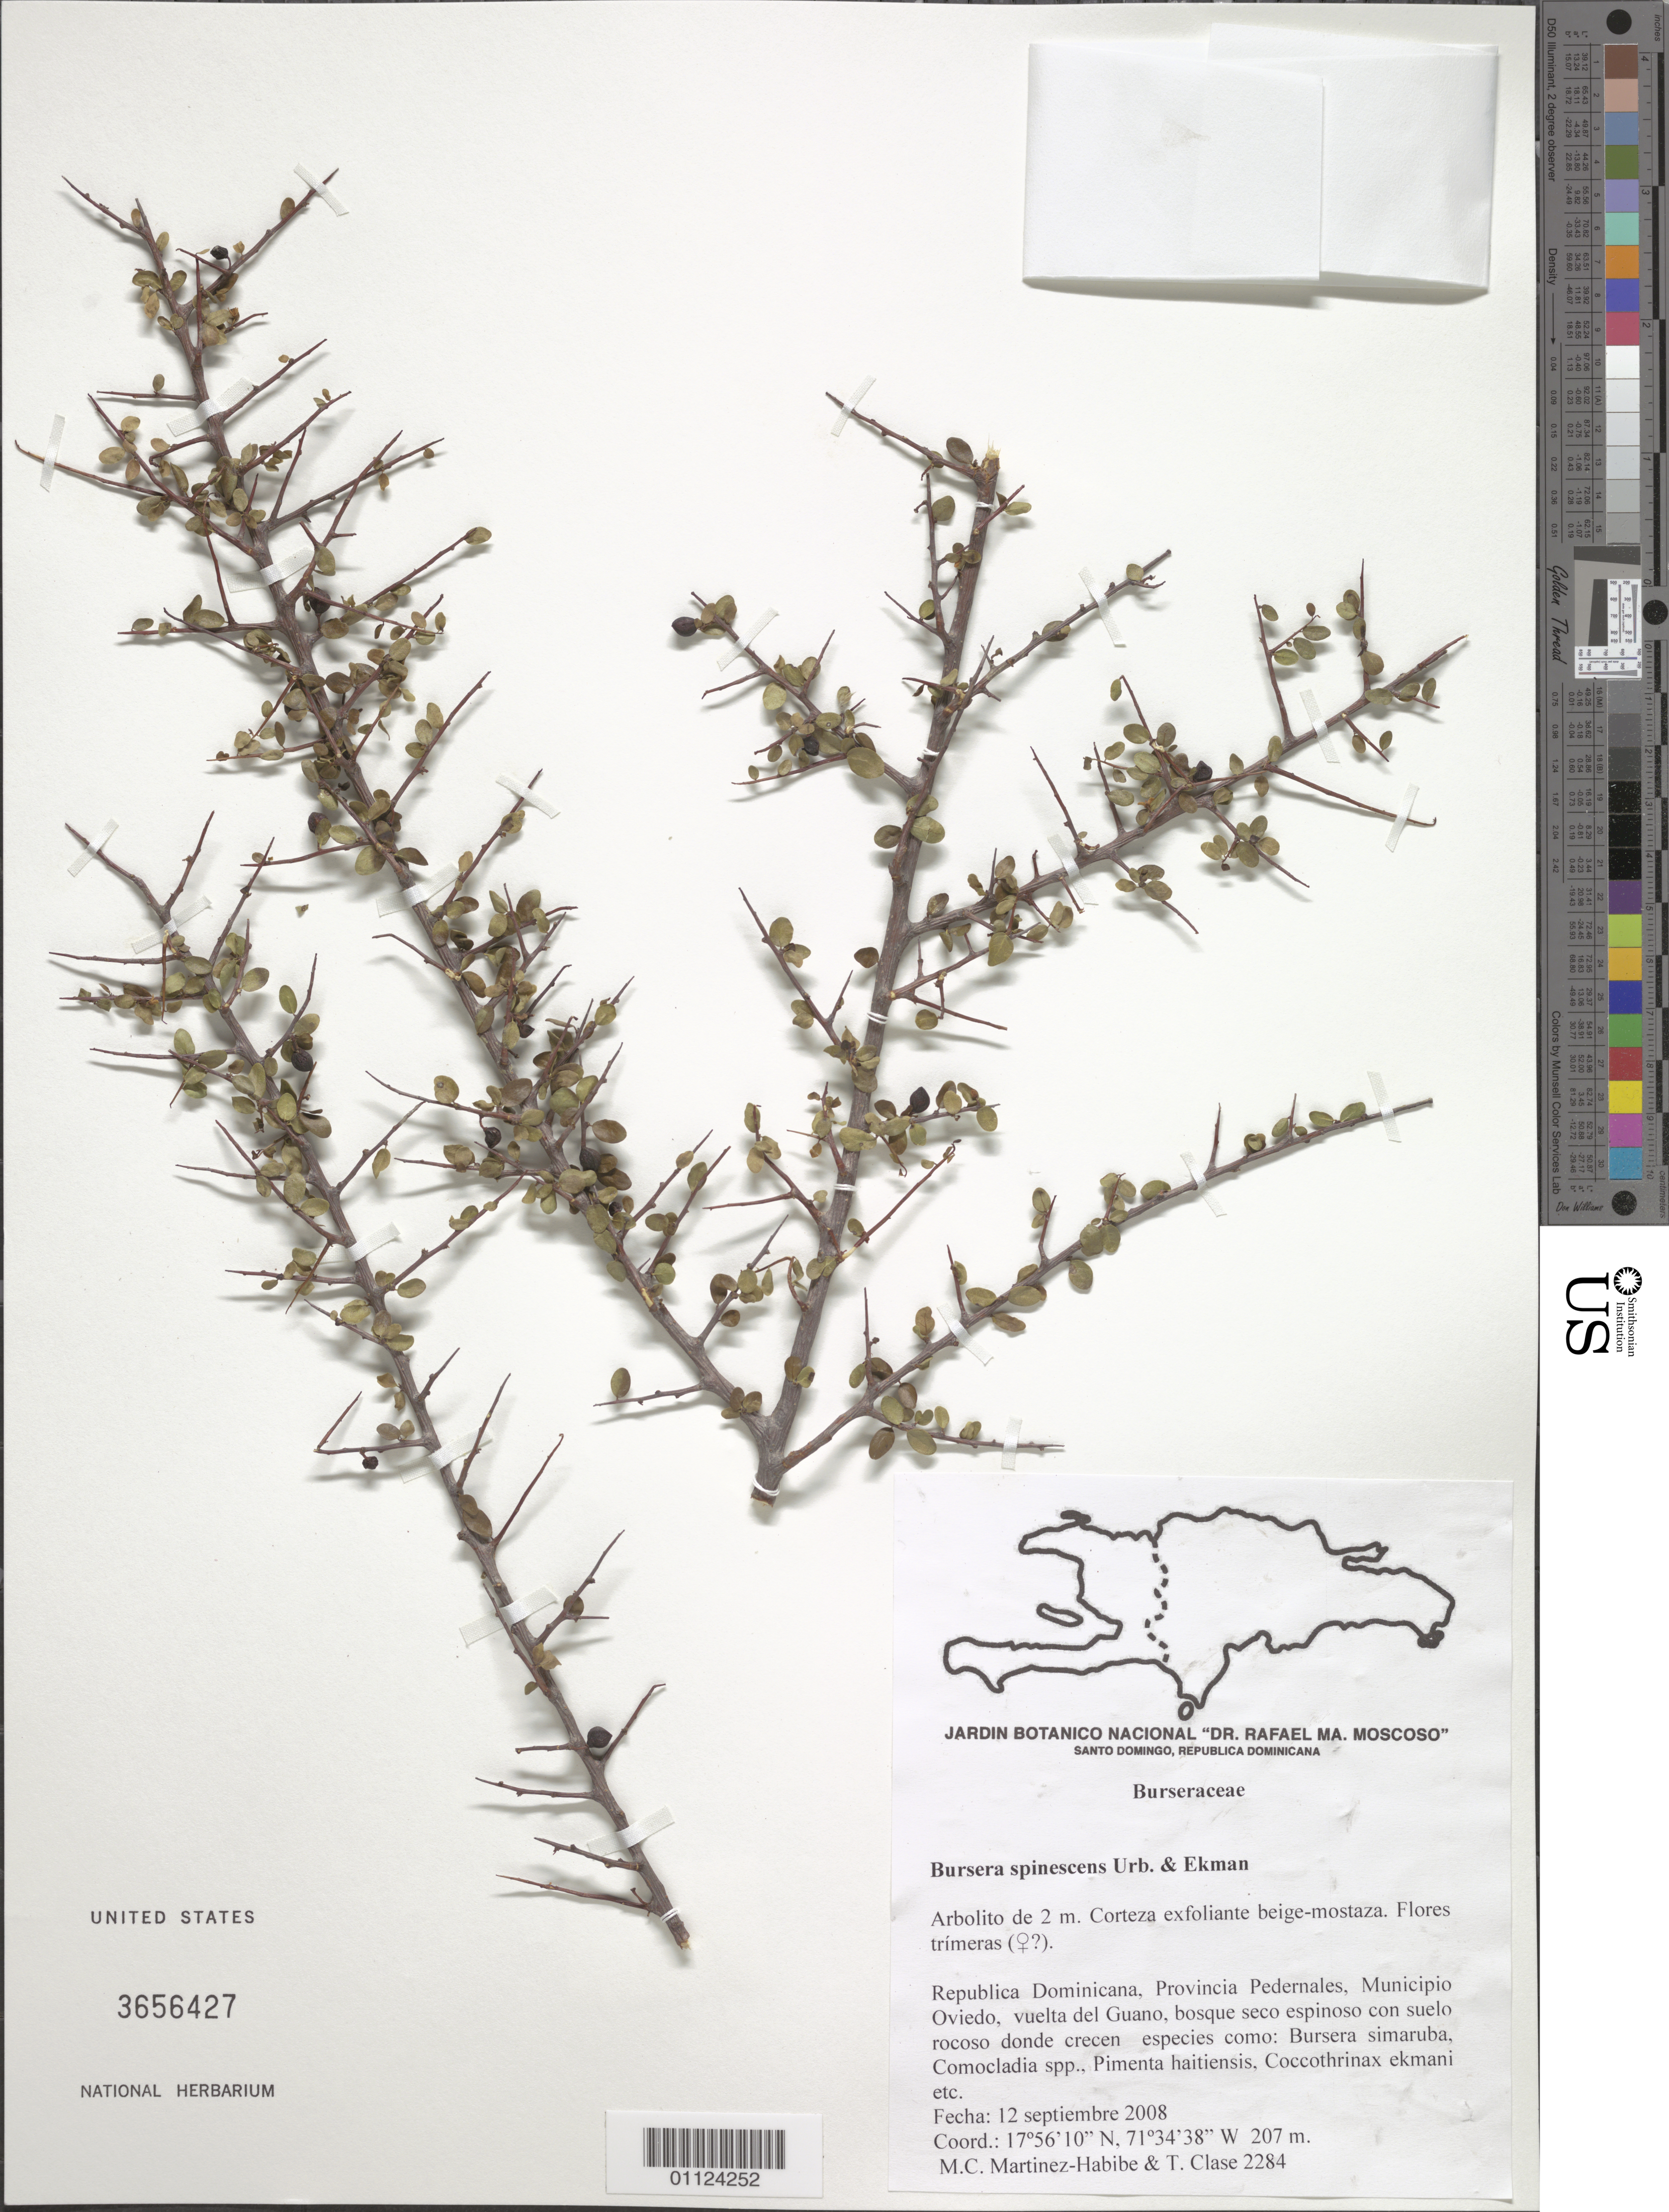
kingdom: Plantae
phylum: Tracheophyta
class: Magnoliopsida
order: Sapindales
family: Burseraceae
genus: Bursera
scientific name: Bursera spinescens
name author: Urb. & Ekman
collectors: M. Martinez-Habibe & T. Clase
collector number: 2284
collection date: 2008-09-12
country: Dominican Republic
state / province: Pedernales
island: Hispaniola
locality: Municipio Oviedo, vuelta del Guano.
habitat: Bosque seco espinoso con suelo rocoso donde crecen especies como: Bursera simaruba, Comocladia spp., Pimenta haitiensis, Coccothirnax ekmani, etc.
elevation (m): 207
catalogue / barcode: US 3656427